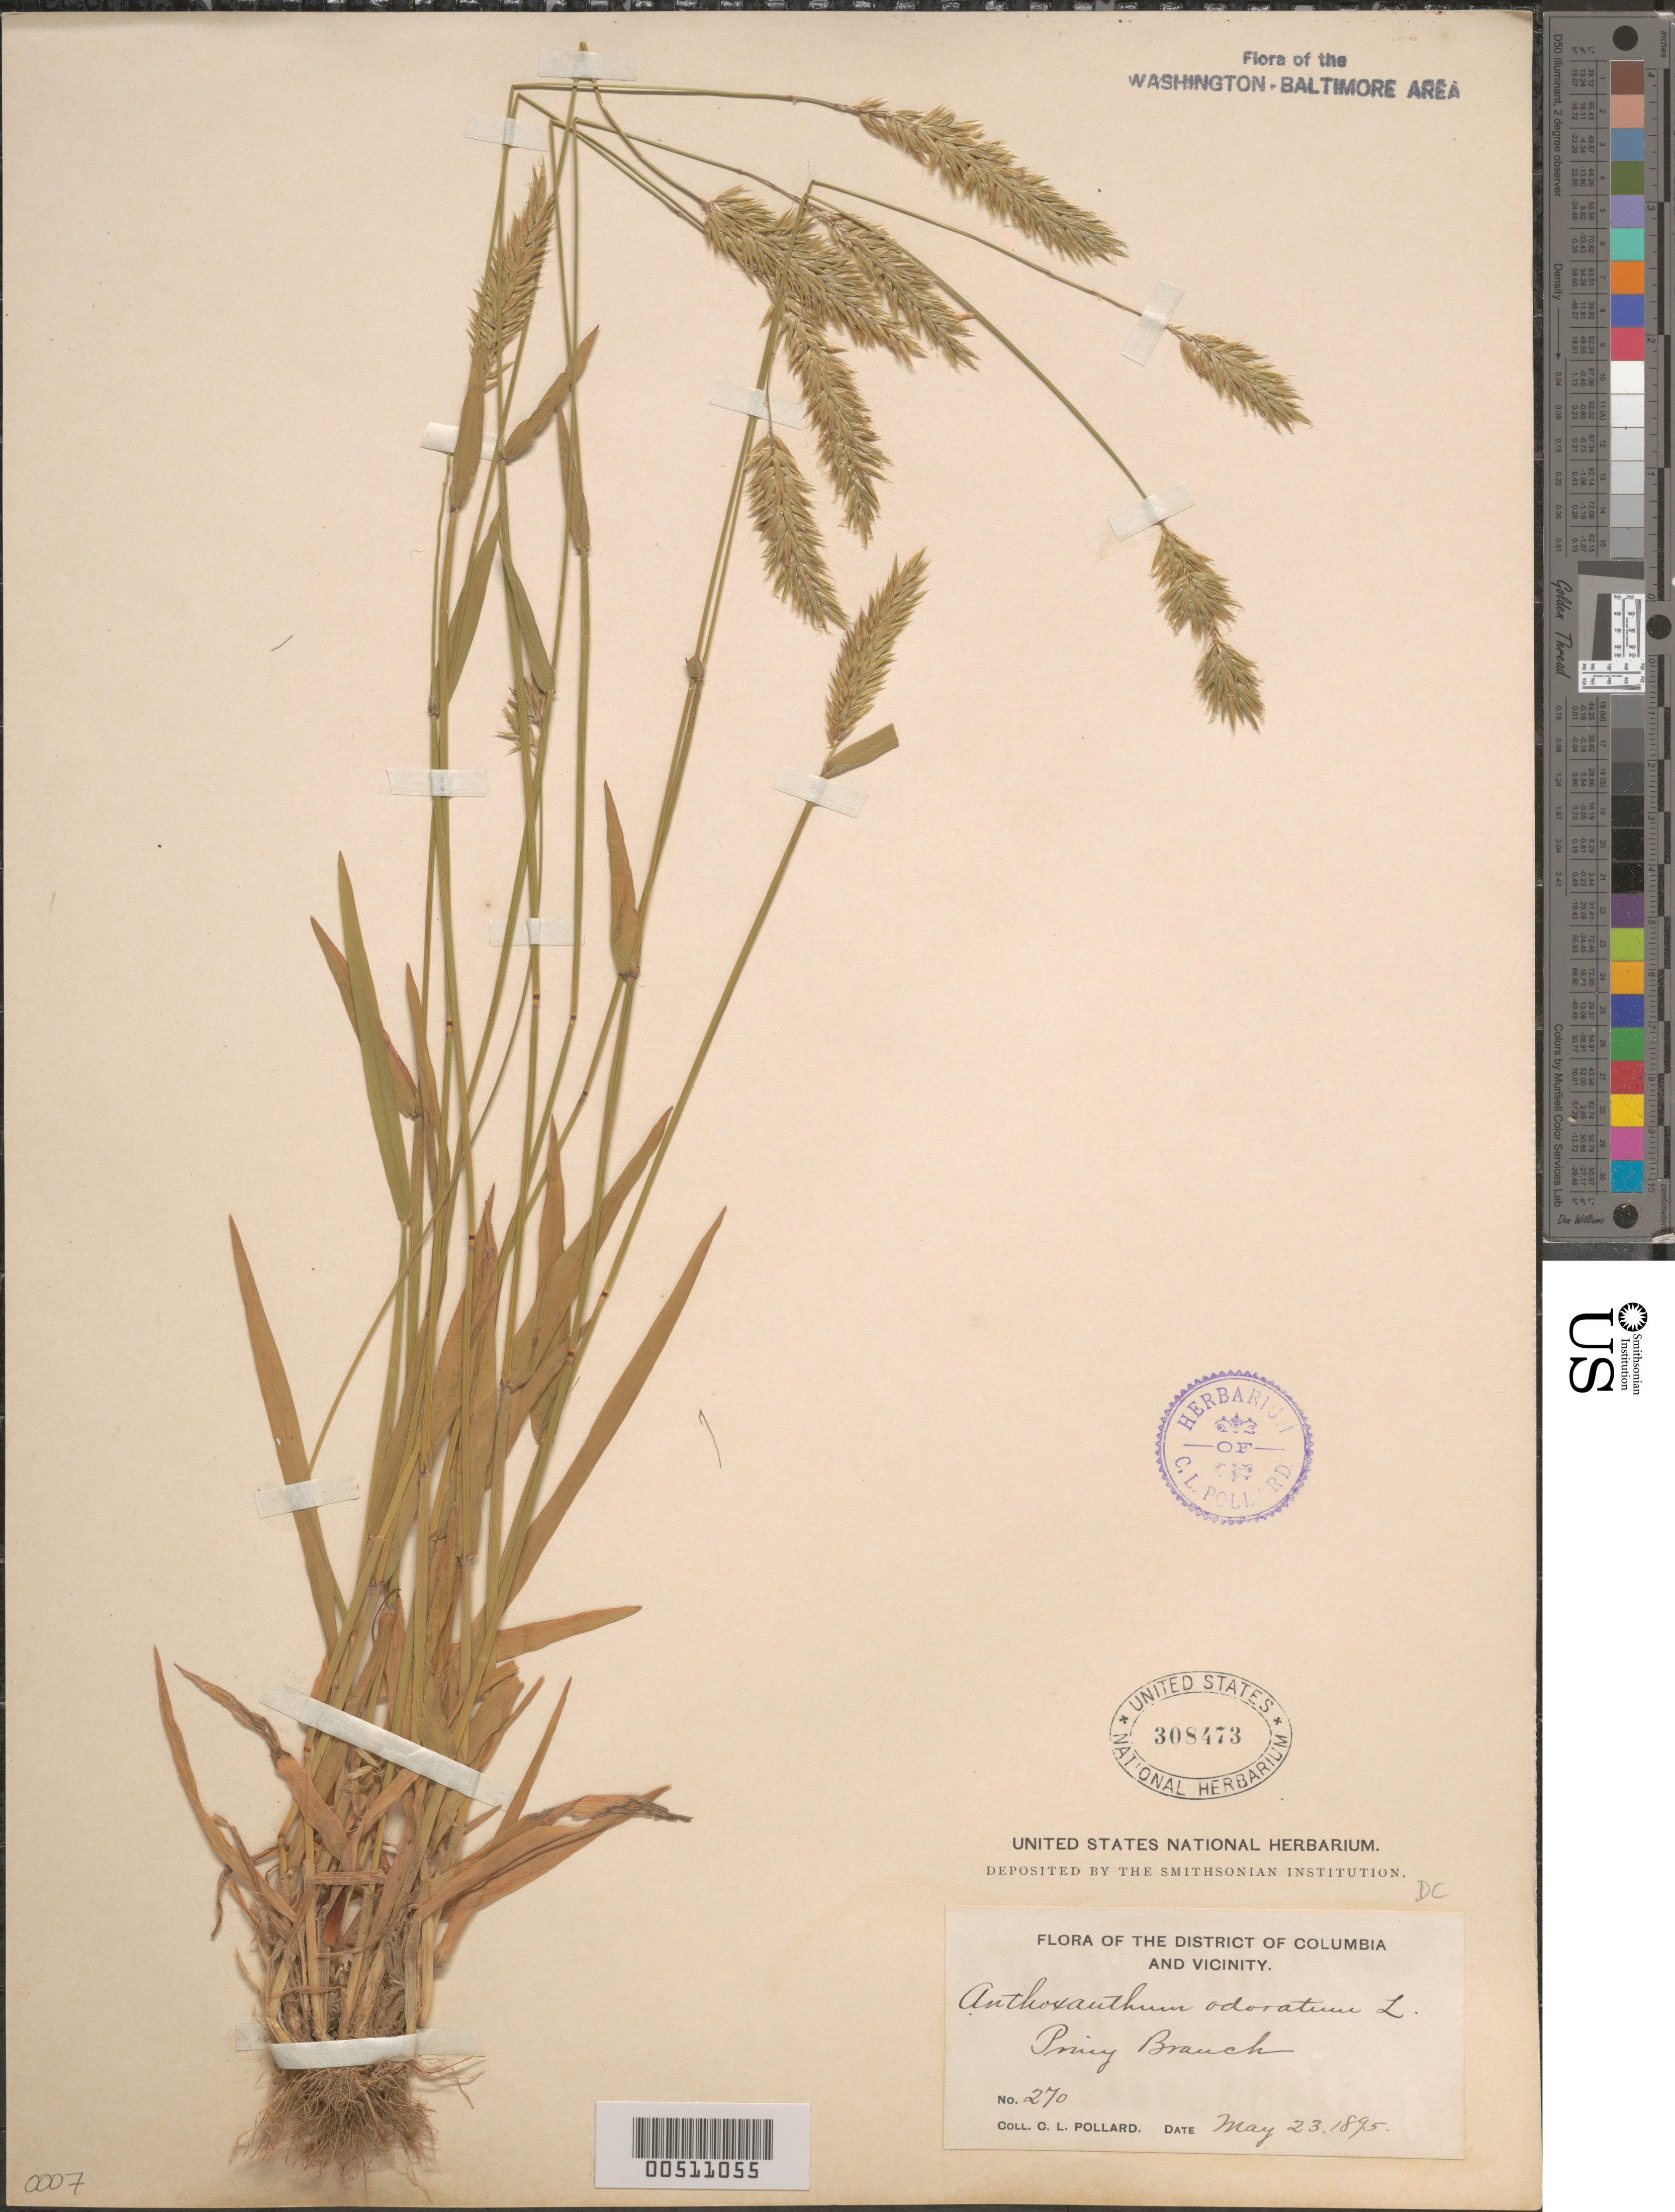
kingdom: Plantae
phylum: Tracheophyta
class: Liliopsida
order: Poales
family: Poaceae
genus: Anthoxanthum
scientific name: Anthoxanthum odoratum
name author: L.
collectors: C. L. Pollard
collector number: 270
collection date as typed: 23 May 1895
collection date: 1895-05-23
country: United States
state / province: District of Columbia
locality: Piney Branch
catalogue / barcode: US 308473